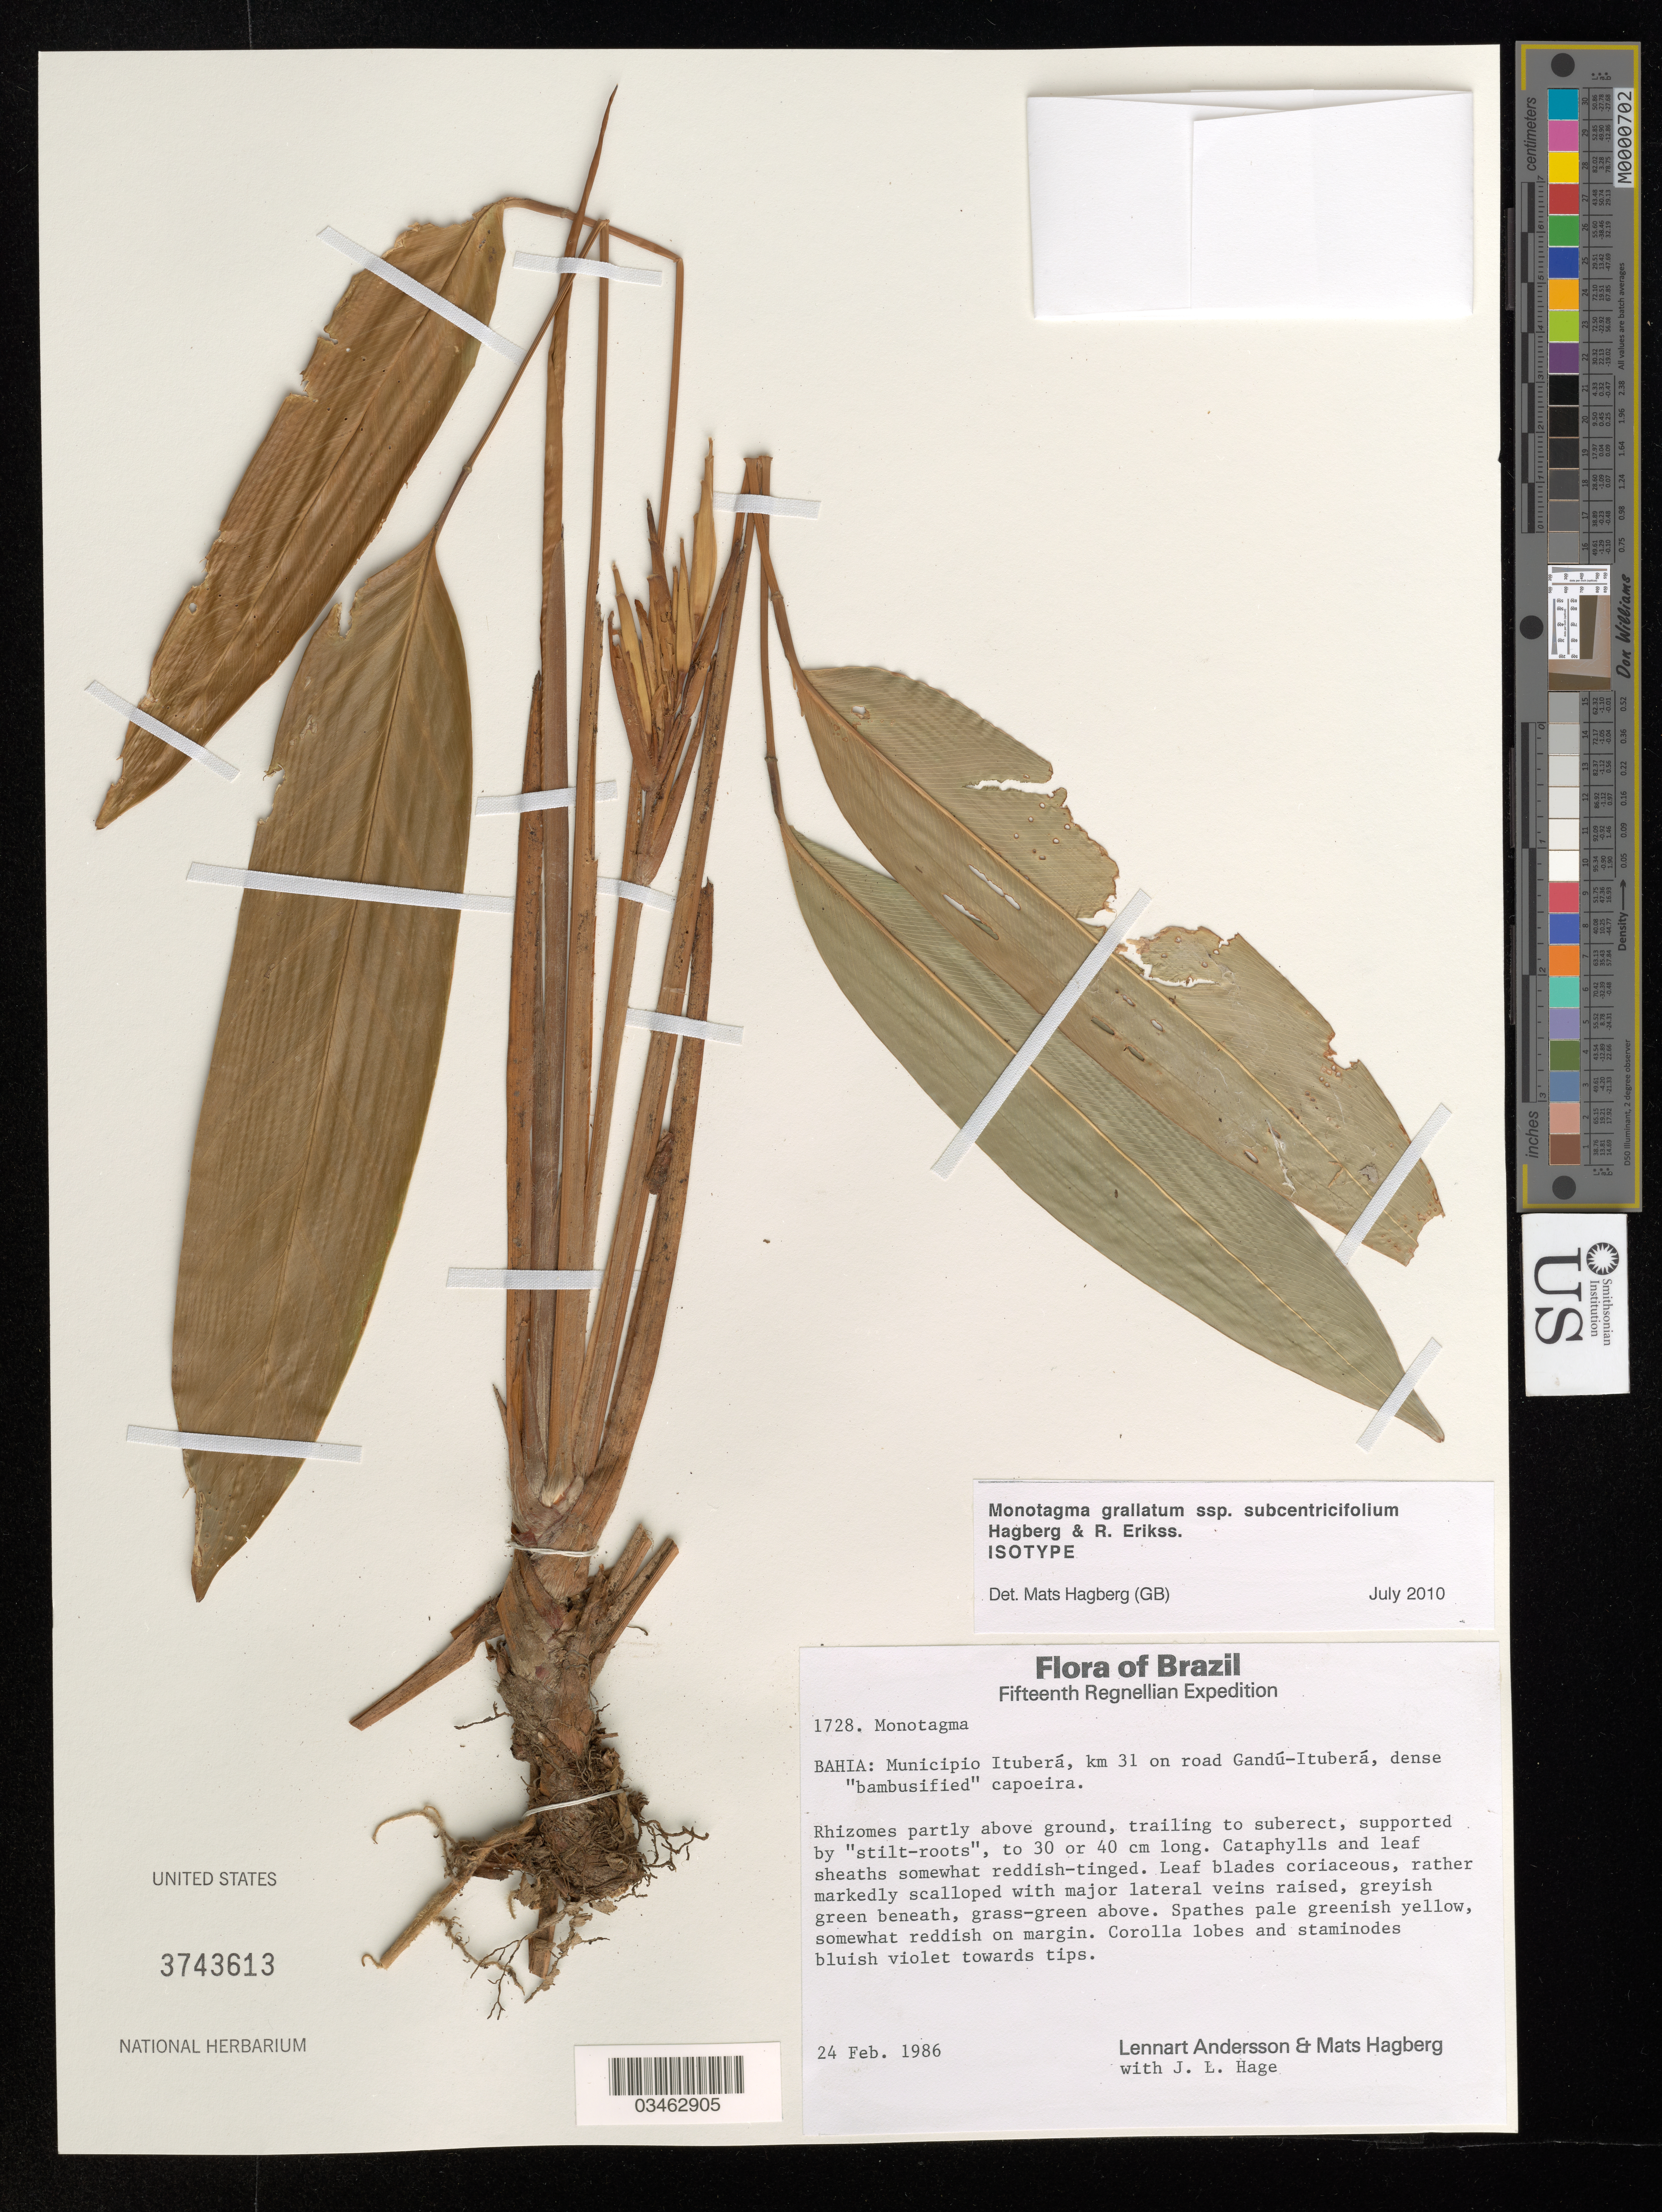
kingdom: Plantae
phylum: Tracheophyta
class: Liliopsida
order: Zingiberales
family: Marantaceae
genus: Monotagma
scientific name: Monotagma grallatum subsp. subcentricifolium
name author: Hagberg & R. Erikss.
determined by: Hagberg, M.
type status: Isotype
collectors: L. Andersson, M. Hagberg & J. Hage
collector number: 1728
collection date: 1986-02-24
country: Brazil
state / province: Bahia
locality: Municipio Ituberá, km 31 on road Gandu-Ituberá.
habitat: dense "bambusified" capoeira.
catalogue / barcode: US 3743613